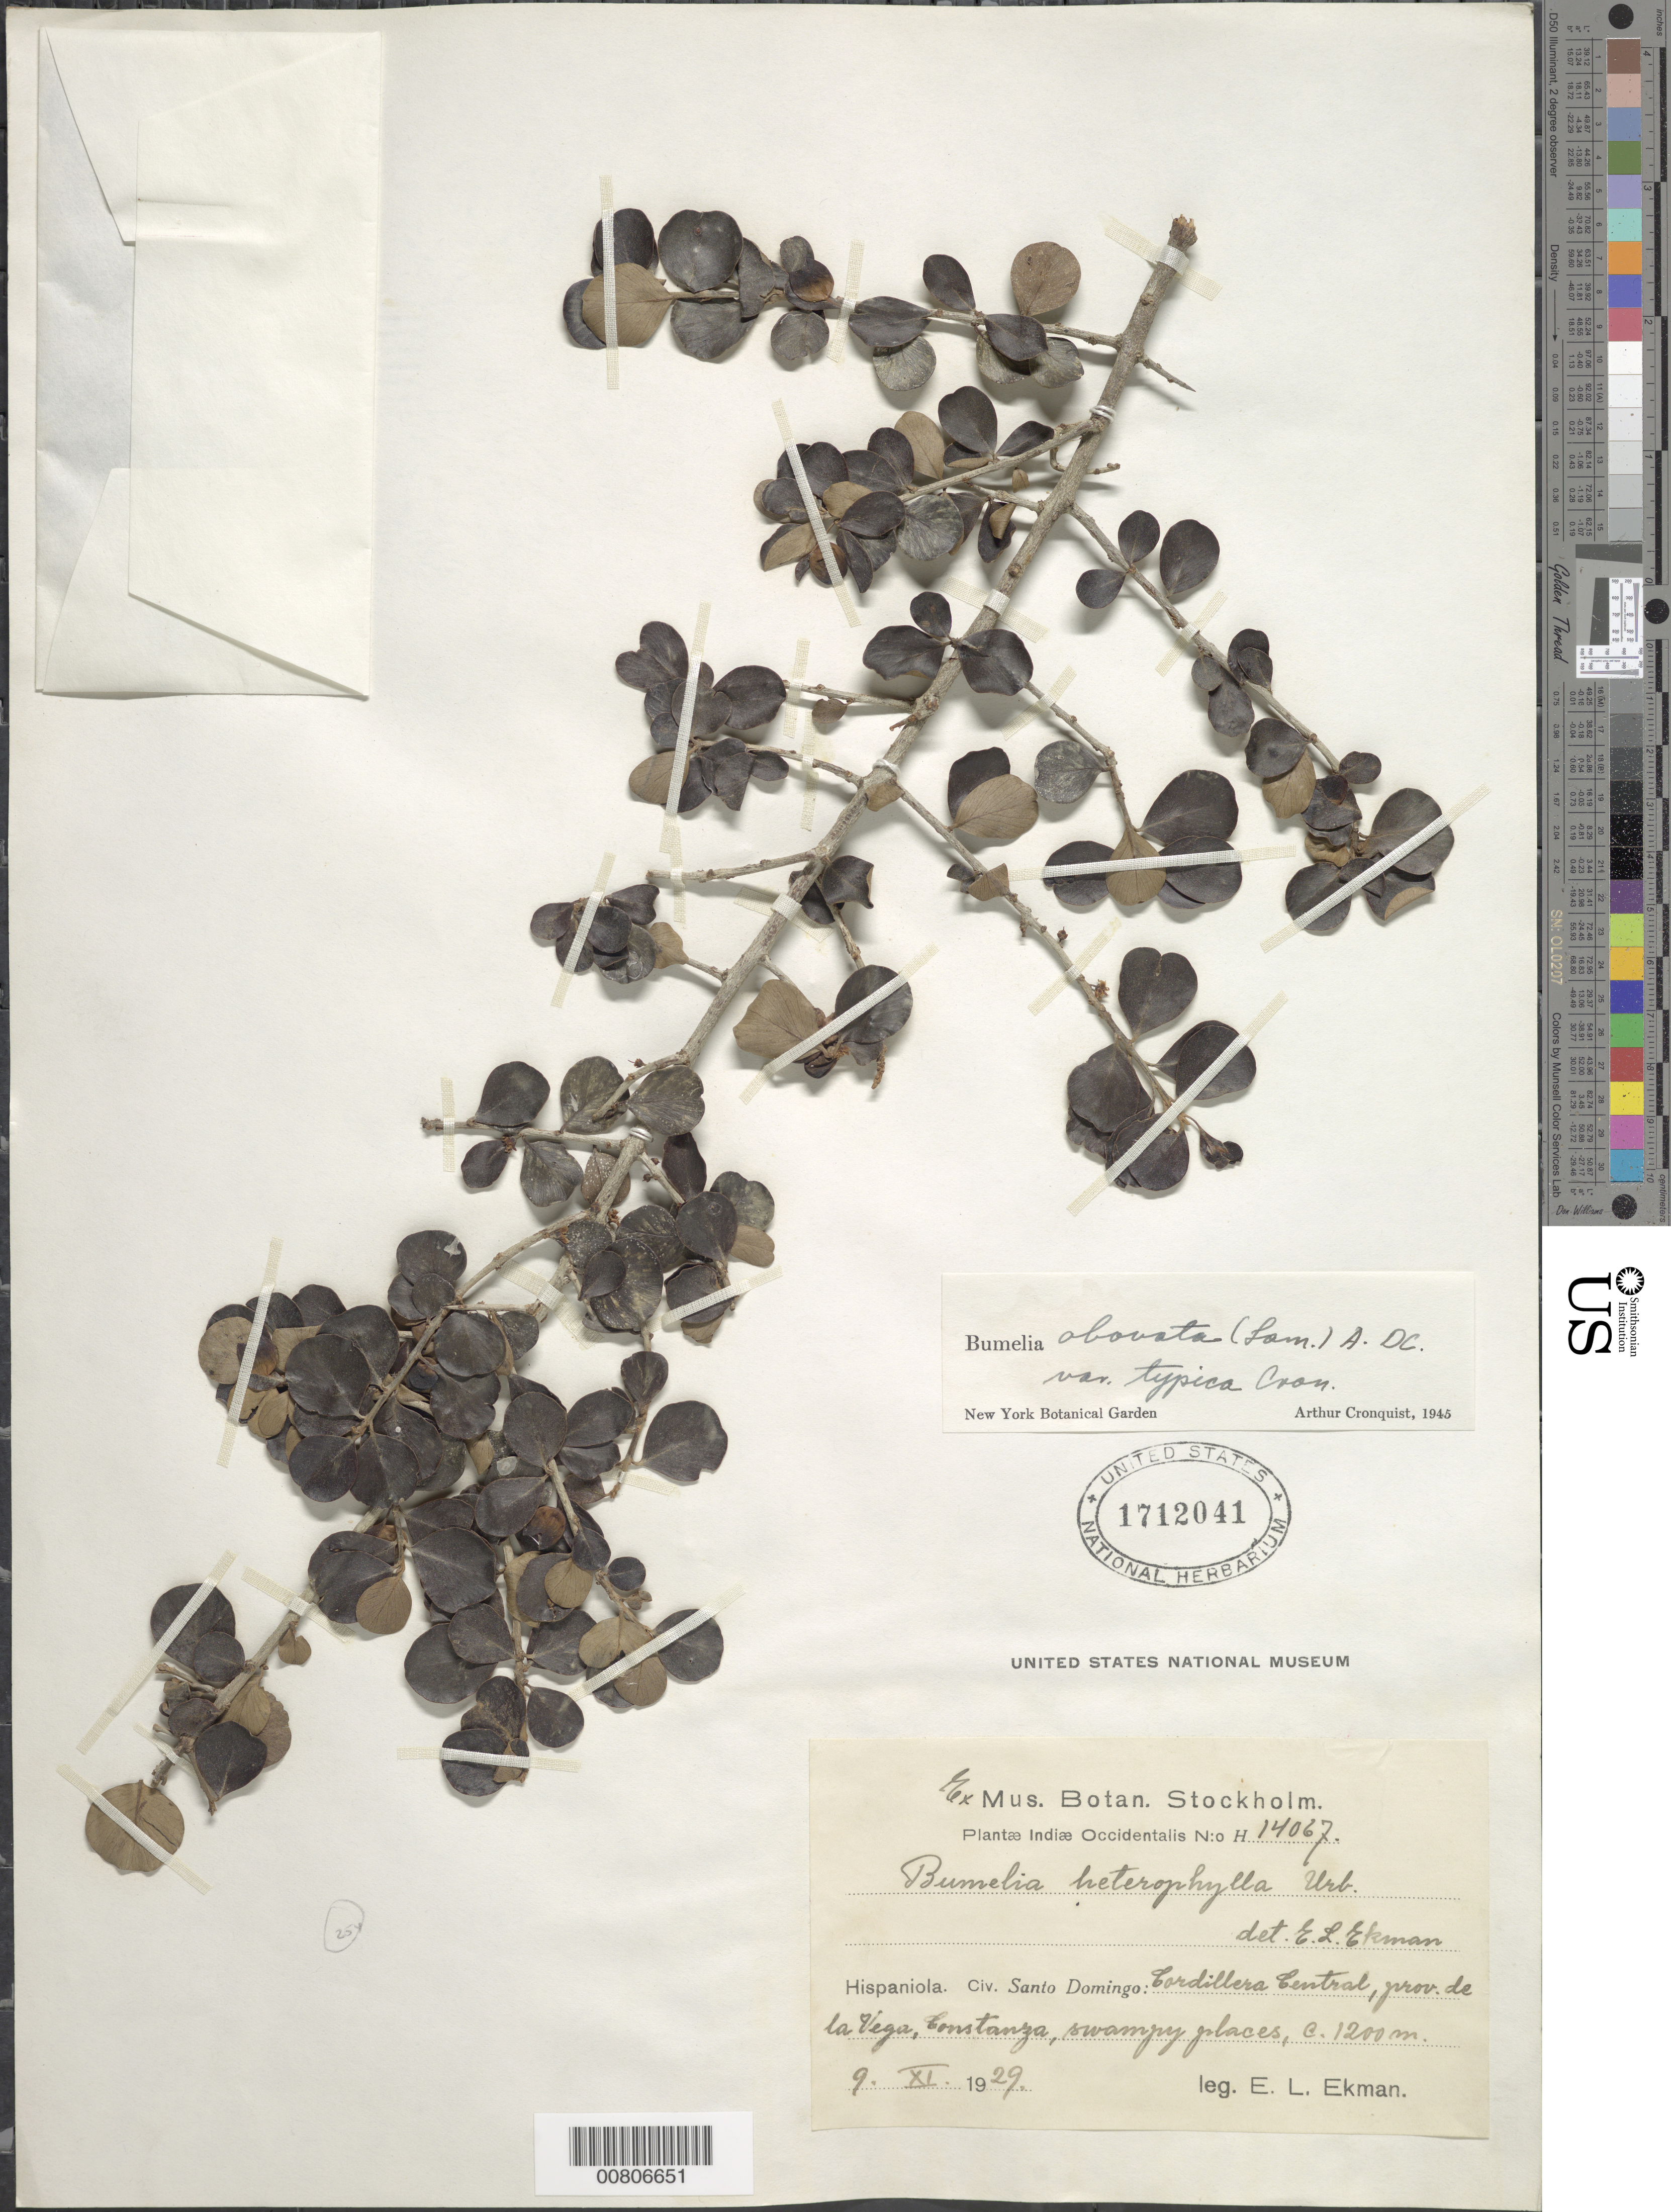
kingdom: Plantae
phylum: Tracheophyta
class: Magnoliopsida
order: Ericales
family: Sapotaceae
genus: Sideroxylon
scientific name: Sideroxylon obovatum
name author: Lam.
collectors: E. L. Ekman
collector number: H 14067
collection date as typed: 09 Nov 1929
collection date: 1929-11-09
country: Dominican Republic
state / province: La Vega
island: Hispaniola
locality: Cordillera Central, Constanza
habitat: Swampy places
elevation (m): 1200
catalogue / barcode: US 1712041